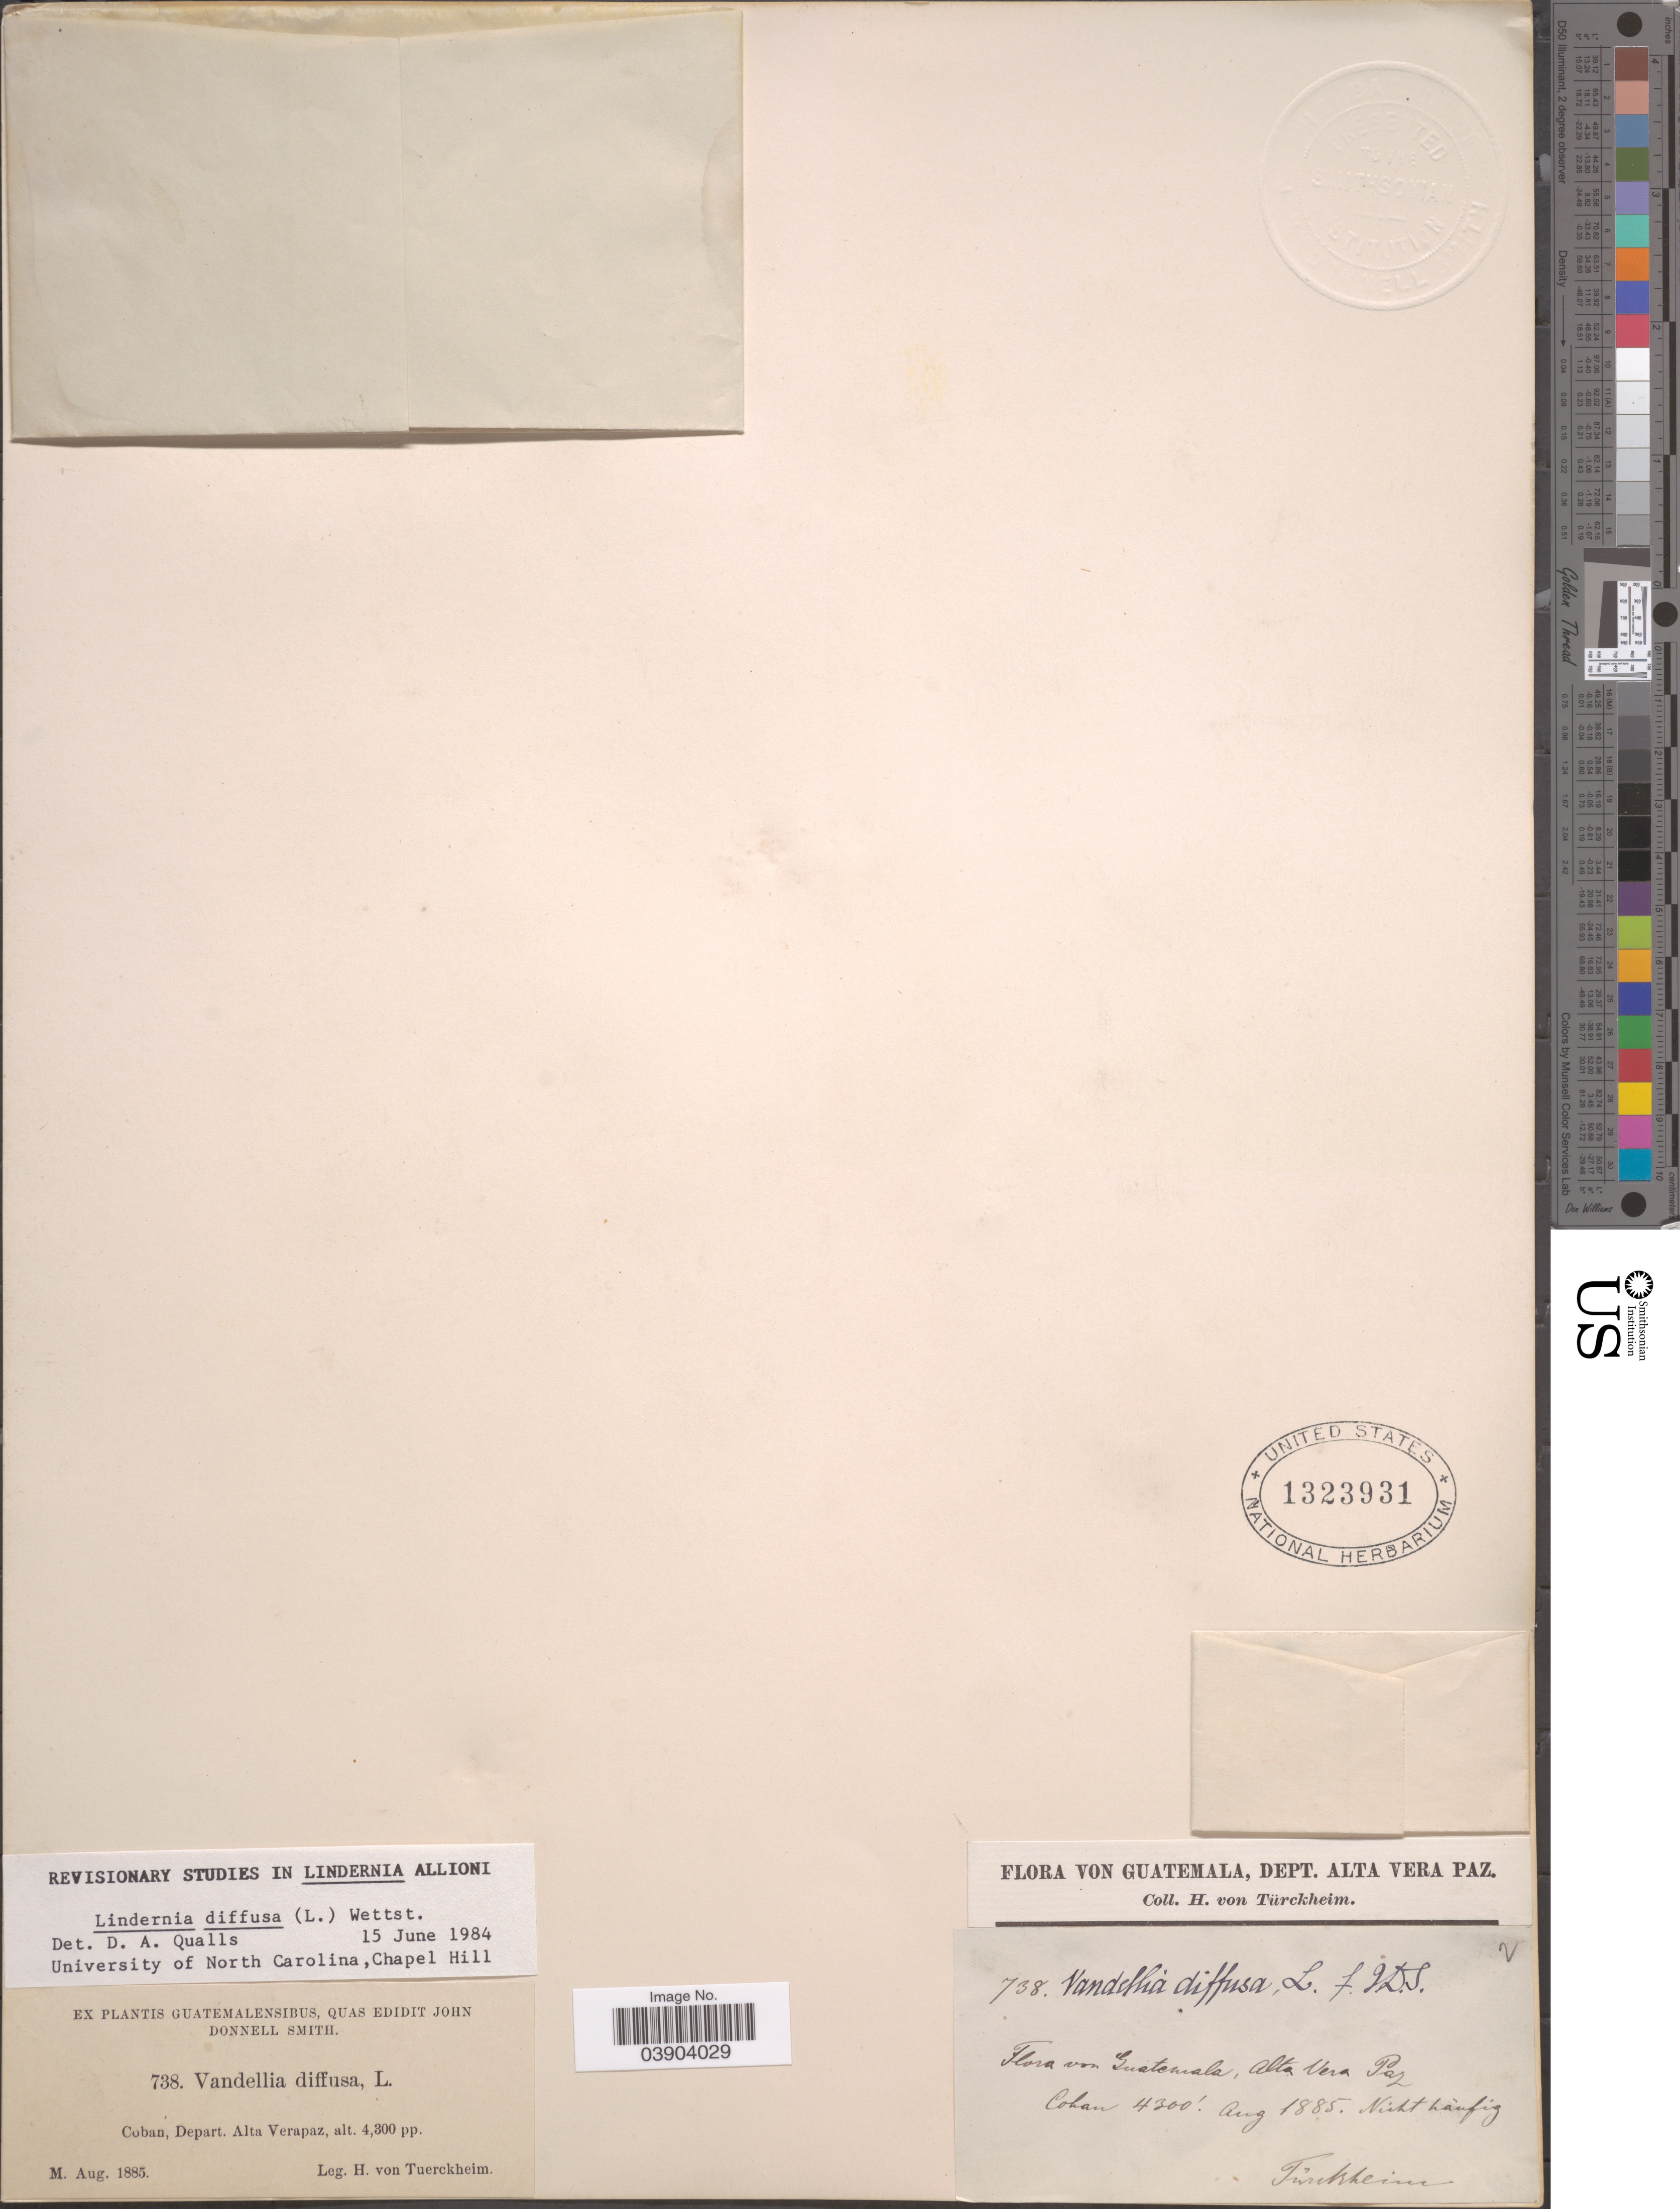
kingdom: Plantae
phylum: Tracheophyta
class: Magnoliopsida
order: Lamiales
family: Linderniaceae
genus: Lindernia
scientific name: Lindernia diffusa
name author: (L.) Wettst.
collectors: H. von Türckheim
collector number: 738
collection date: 1885-08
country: Guatemala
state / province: Alta Verapaz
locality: Coban, Depart. Alta Verapaz.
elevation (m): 1311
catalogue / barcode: US 1323931